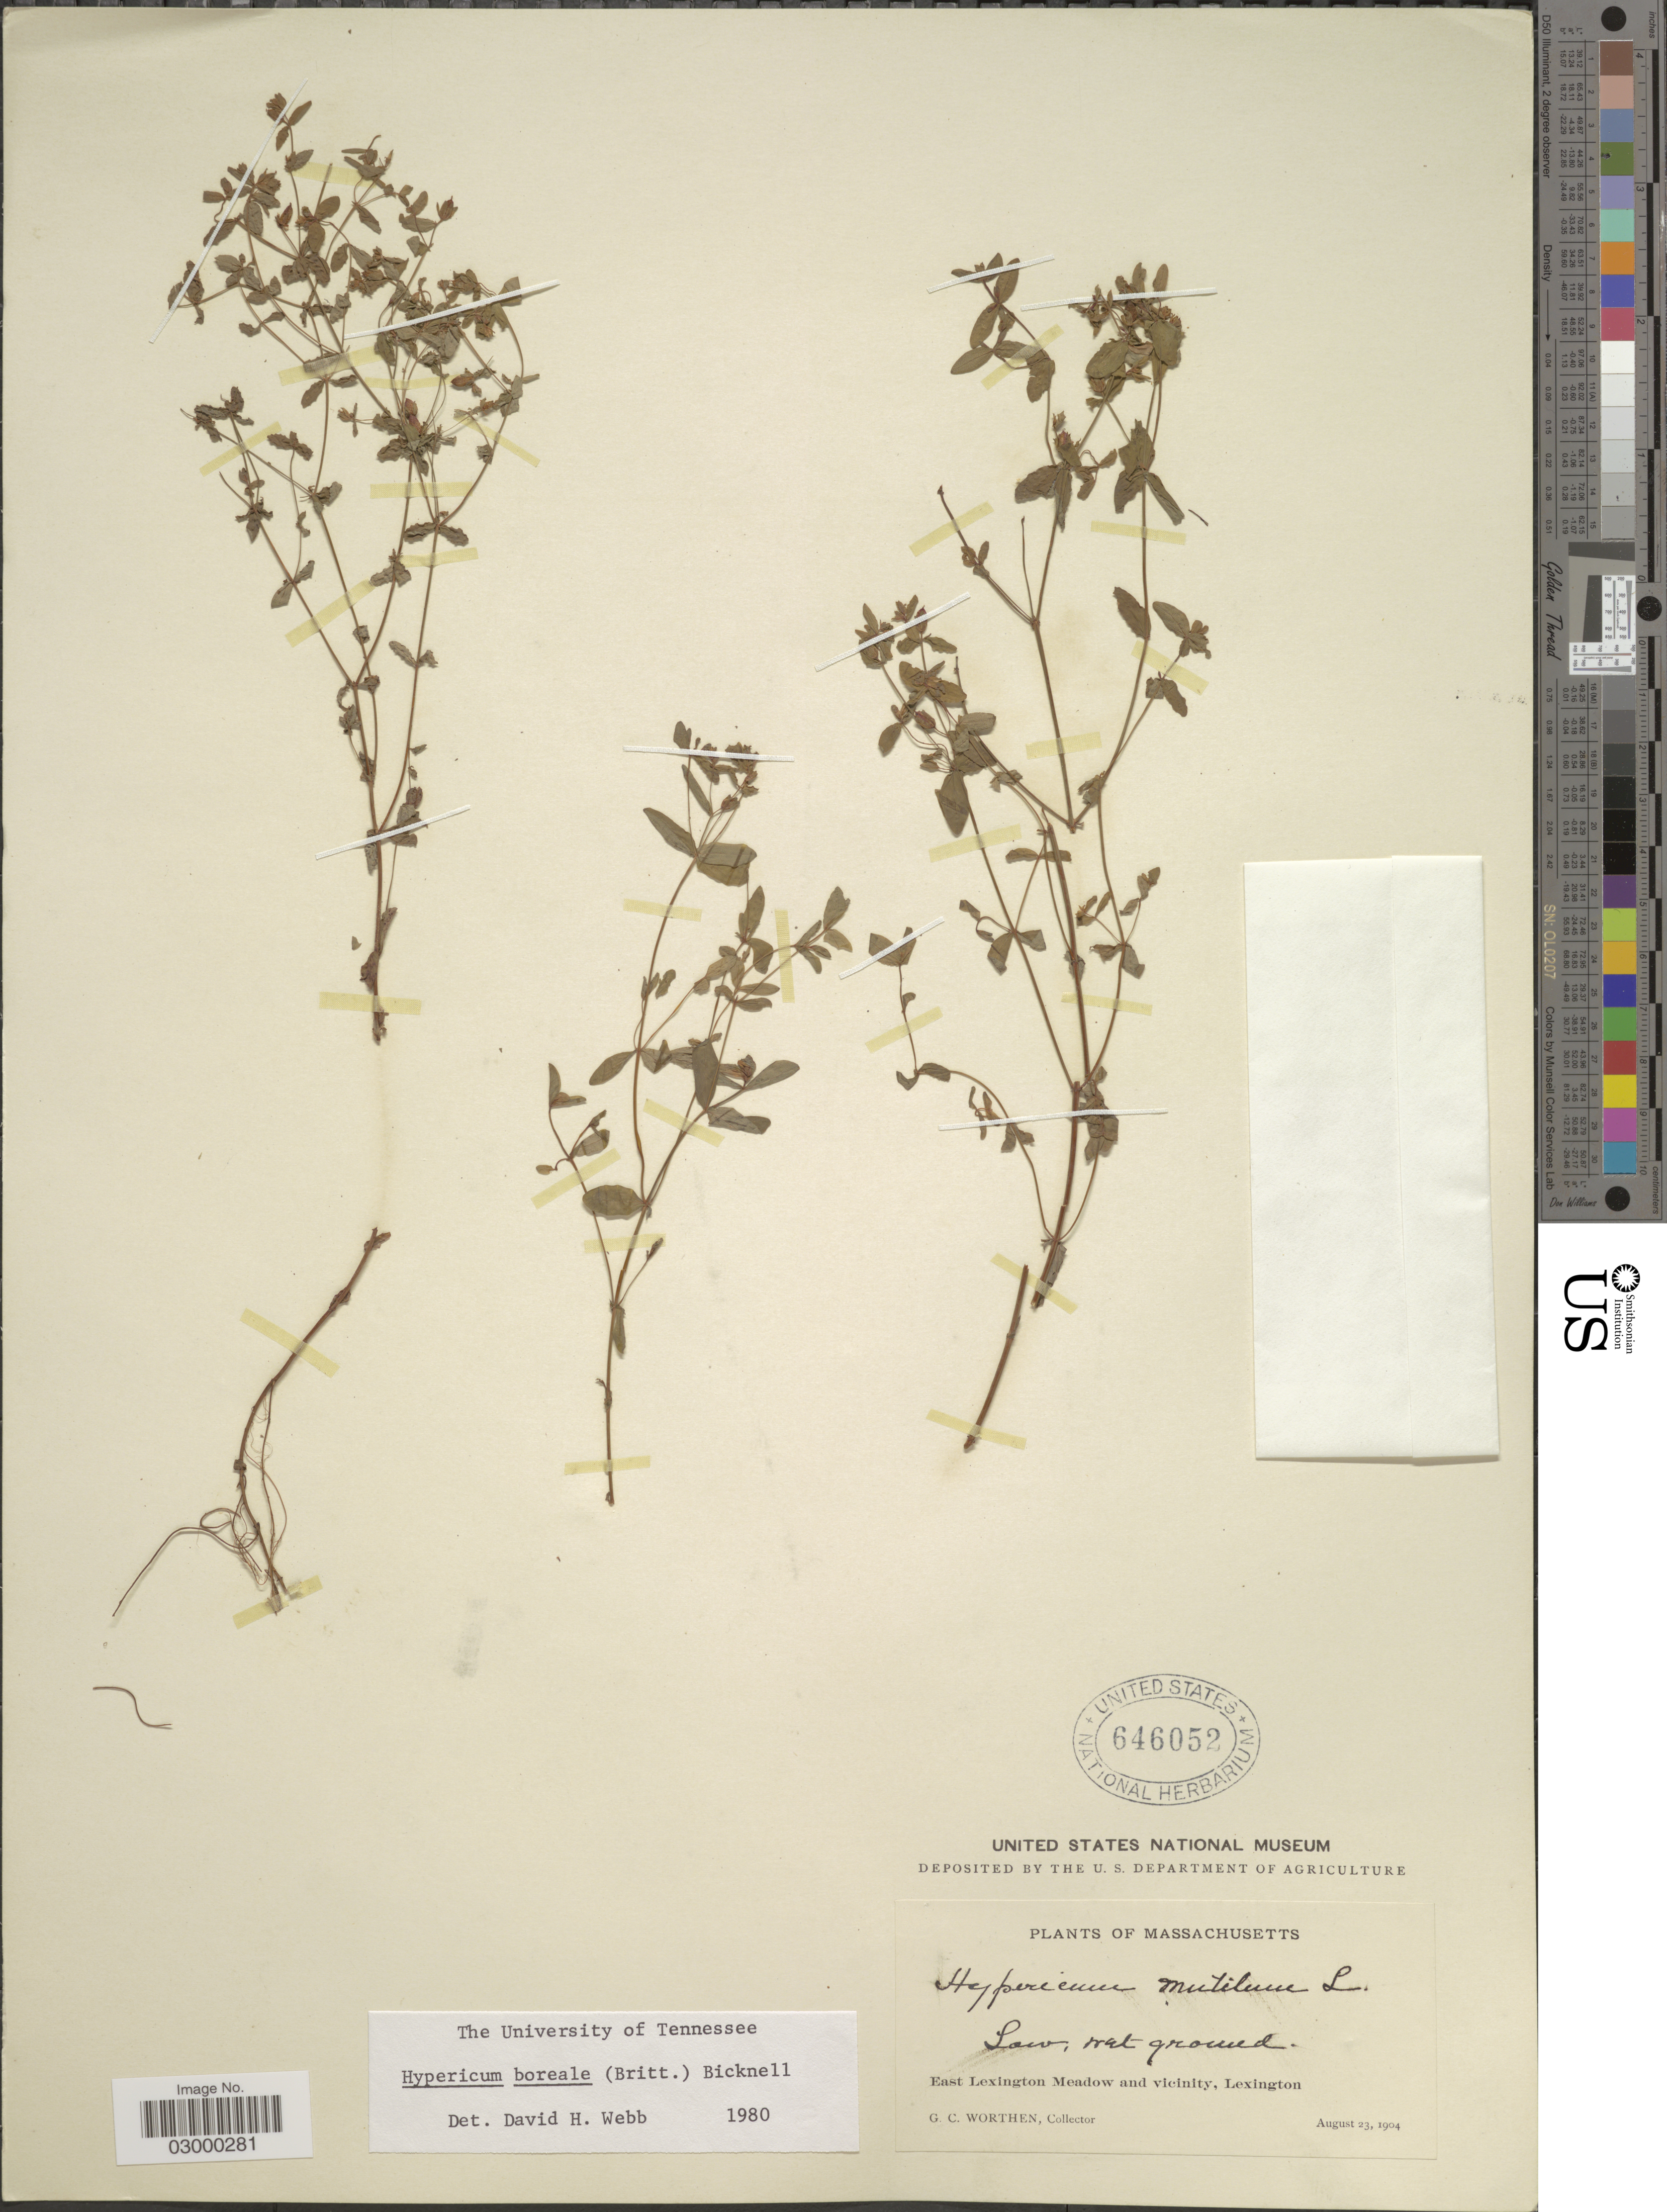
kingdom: Plantae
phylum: Tracheophyta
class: Magnoliopsida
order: Malpighiales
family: Hypericaceae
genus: Hypericum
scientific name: Hypericum boreale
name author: (Britton) E.P. Bicknell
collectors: G. Worthen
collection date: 1904-08-23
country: United States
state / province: Massachusetts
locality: East Lexington Meadow and vicinity, Lexington.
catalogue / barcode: US 646052